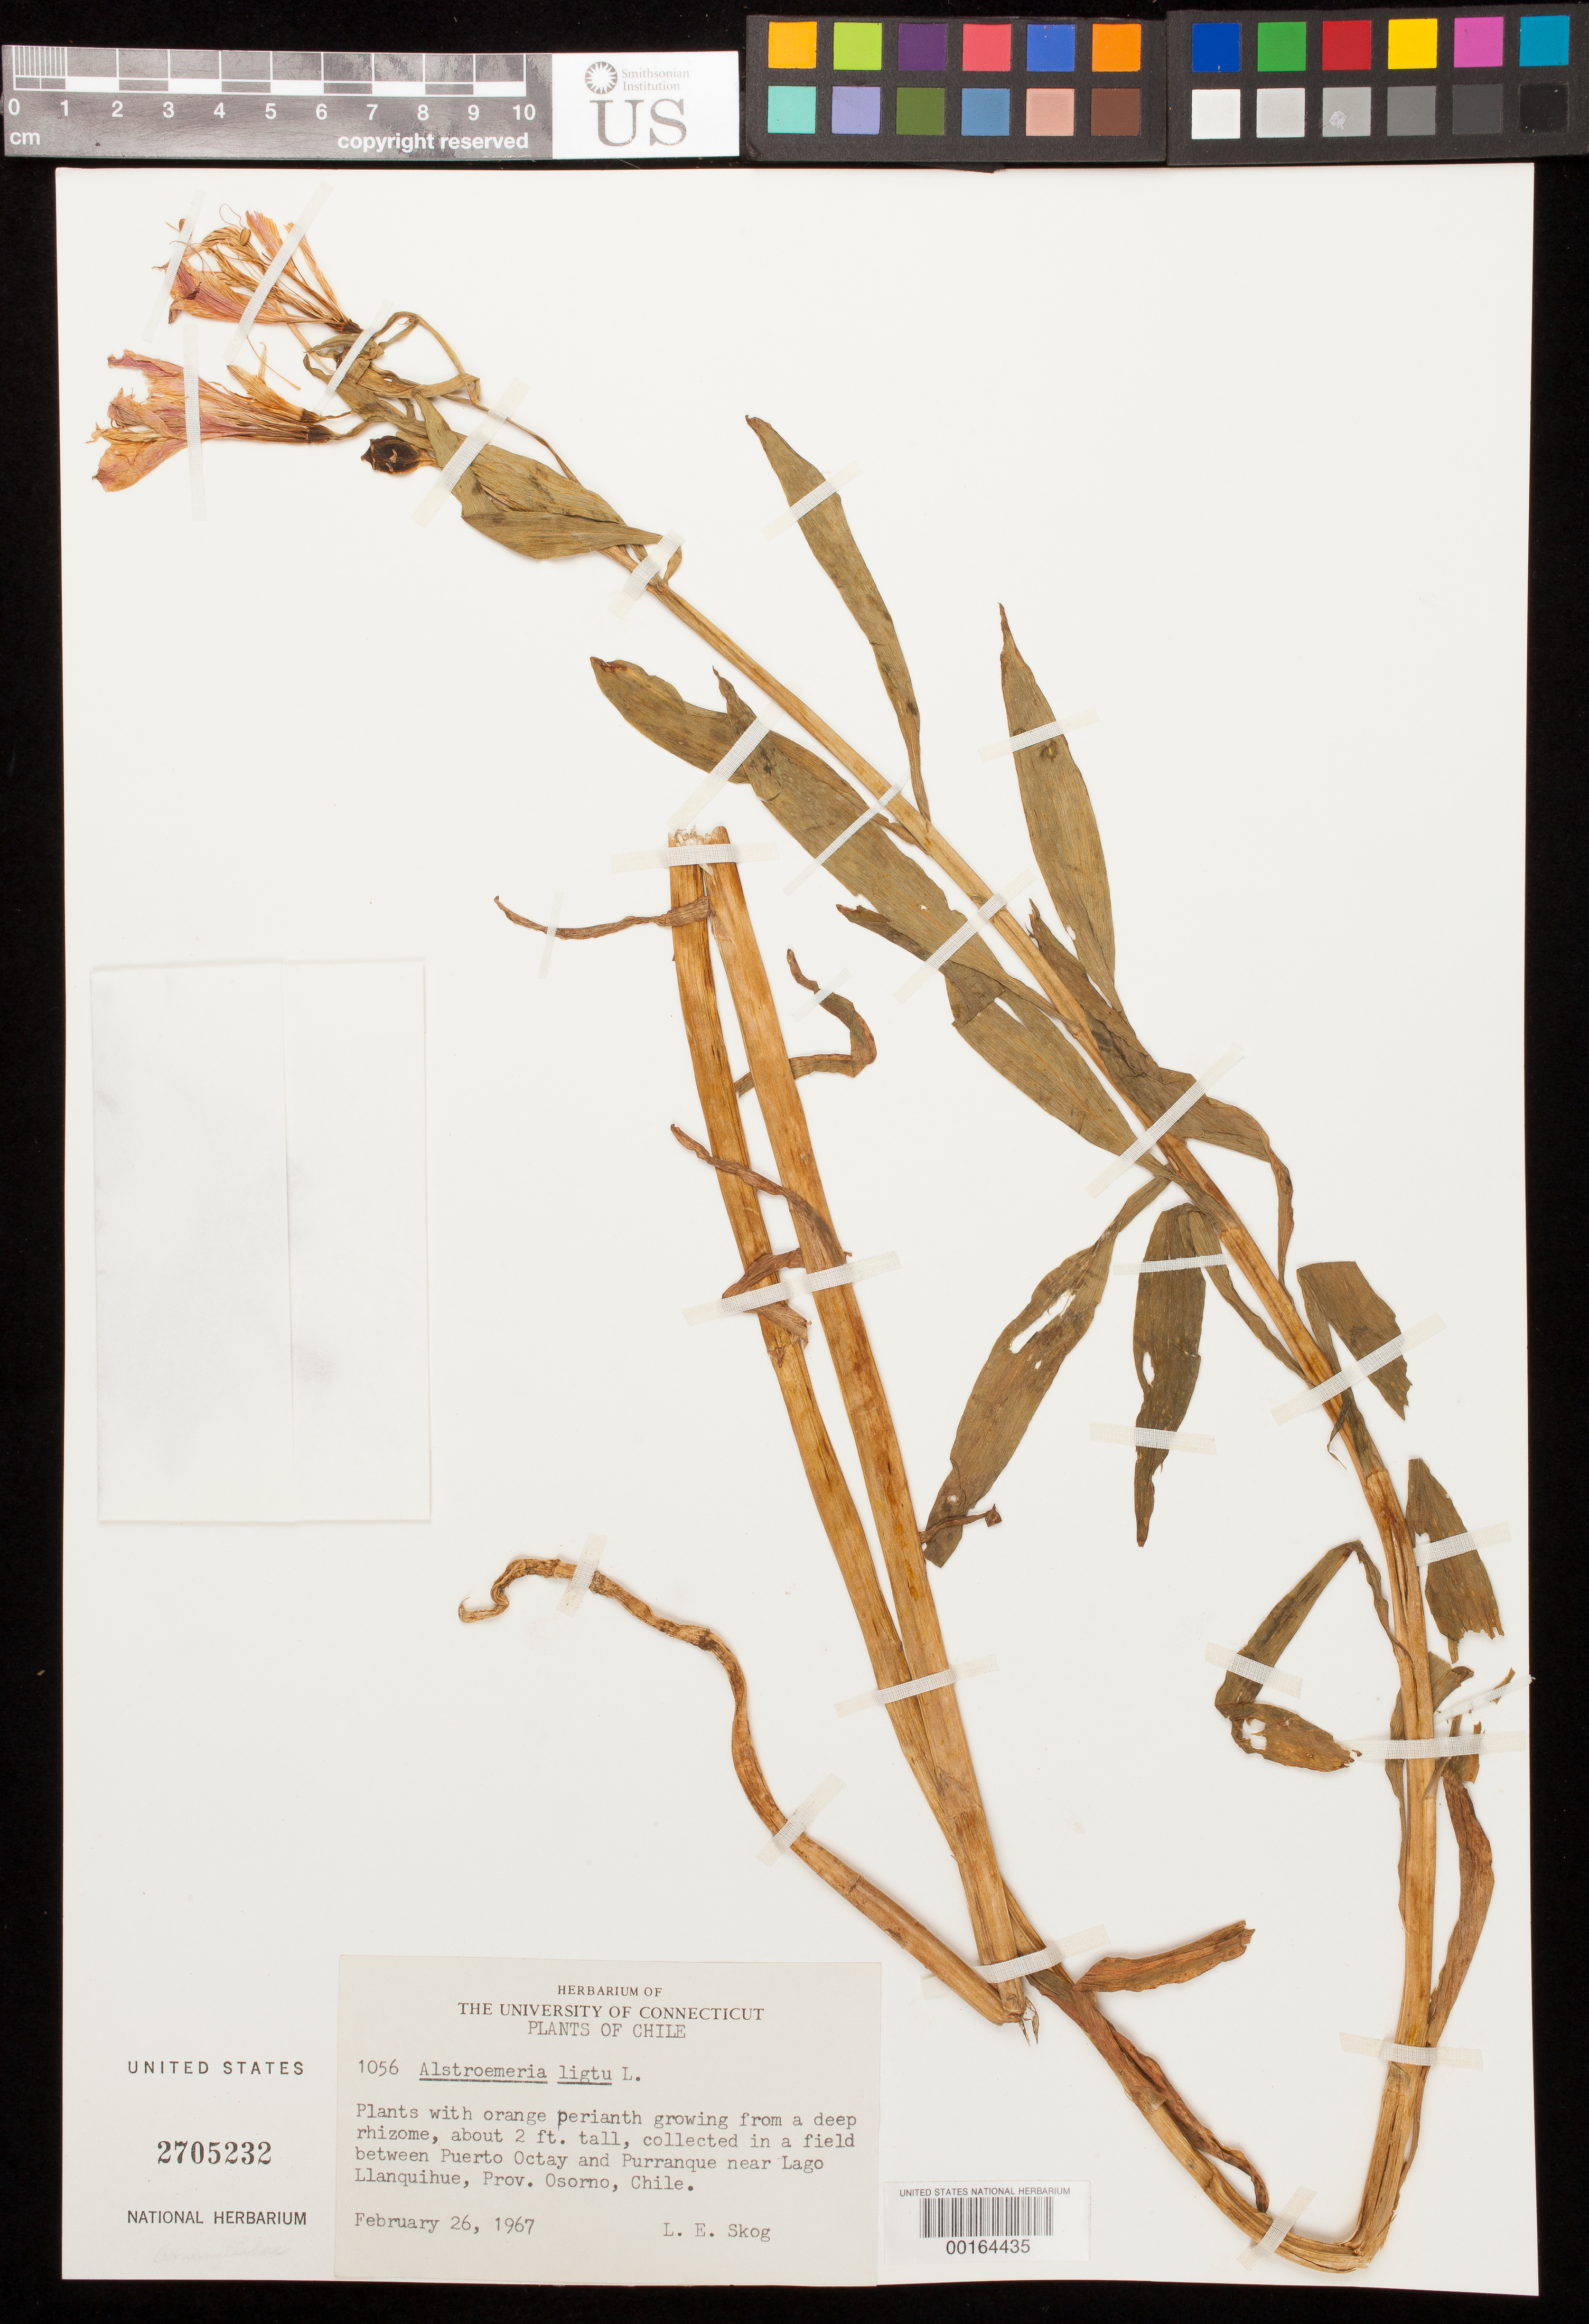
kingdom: Plantae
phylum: Tracheophyta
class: Liliopsida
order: Liliales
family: Alstroemeriaceae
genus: Alstroemeria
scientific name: Alstroemeria ligtu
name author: L.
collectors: L. E. Skog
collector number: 1056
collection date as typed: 26 Feb 1967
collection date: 1967-02-26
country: Chile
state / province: Los Lagos (X)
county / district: Osorno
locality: In a field between puerto octay and purranque near lago llanquihue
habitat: Field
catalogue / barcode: US 2705232